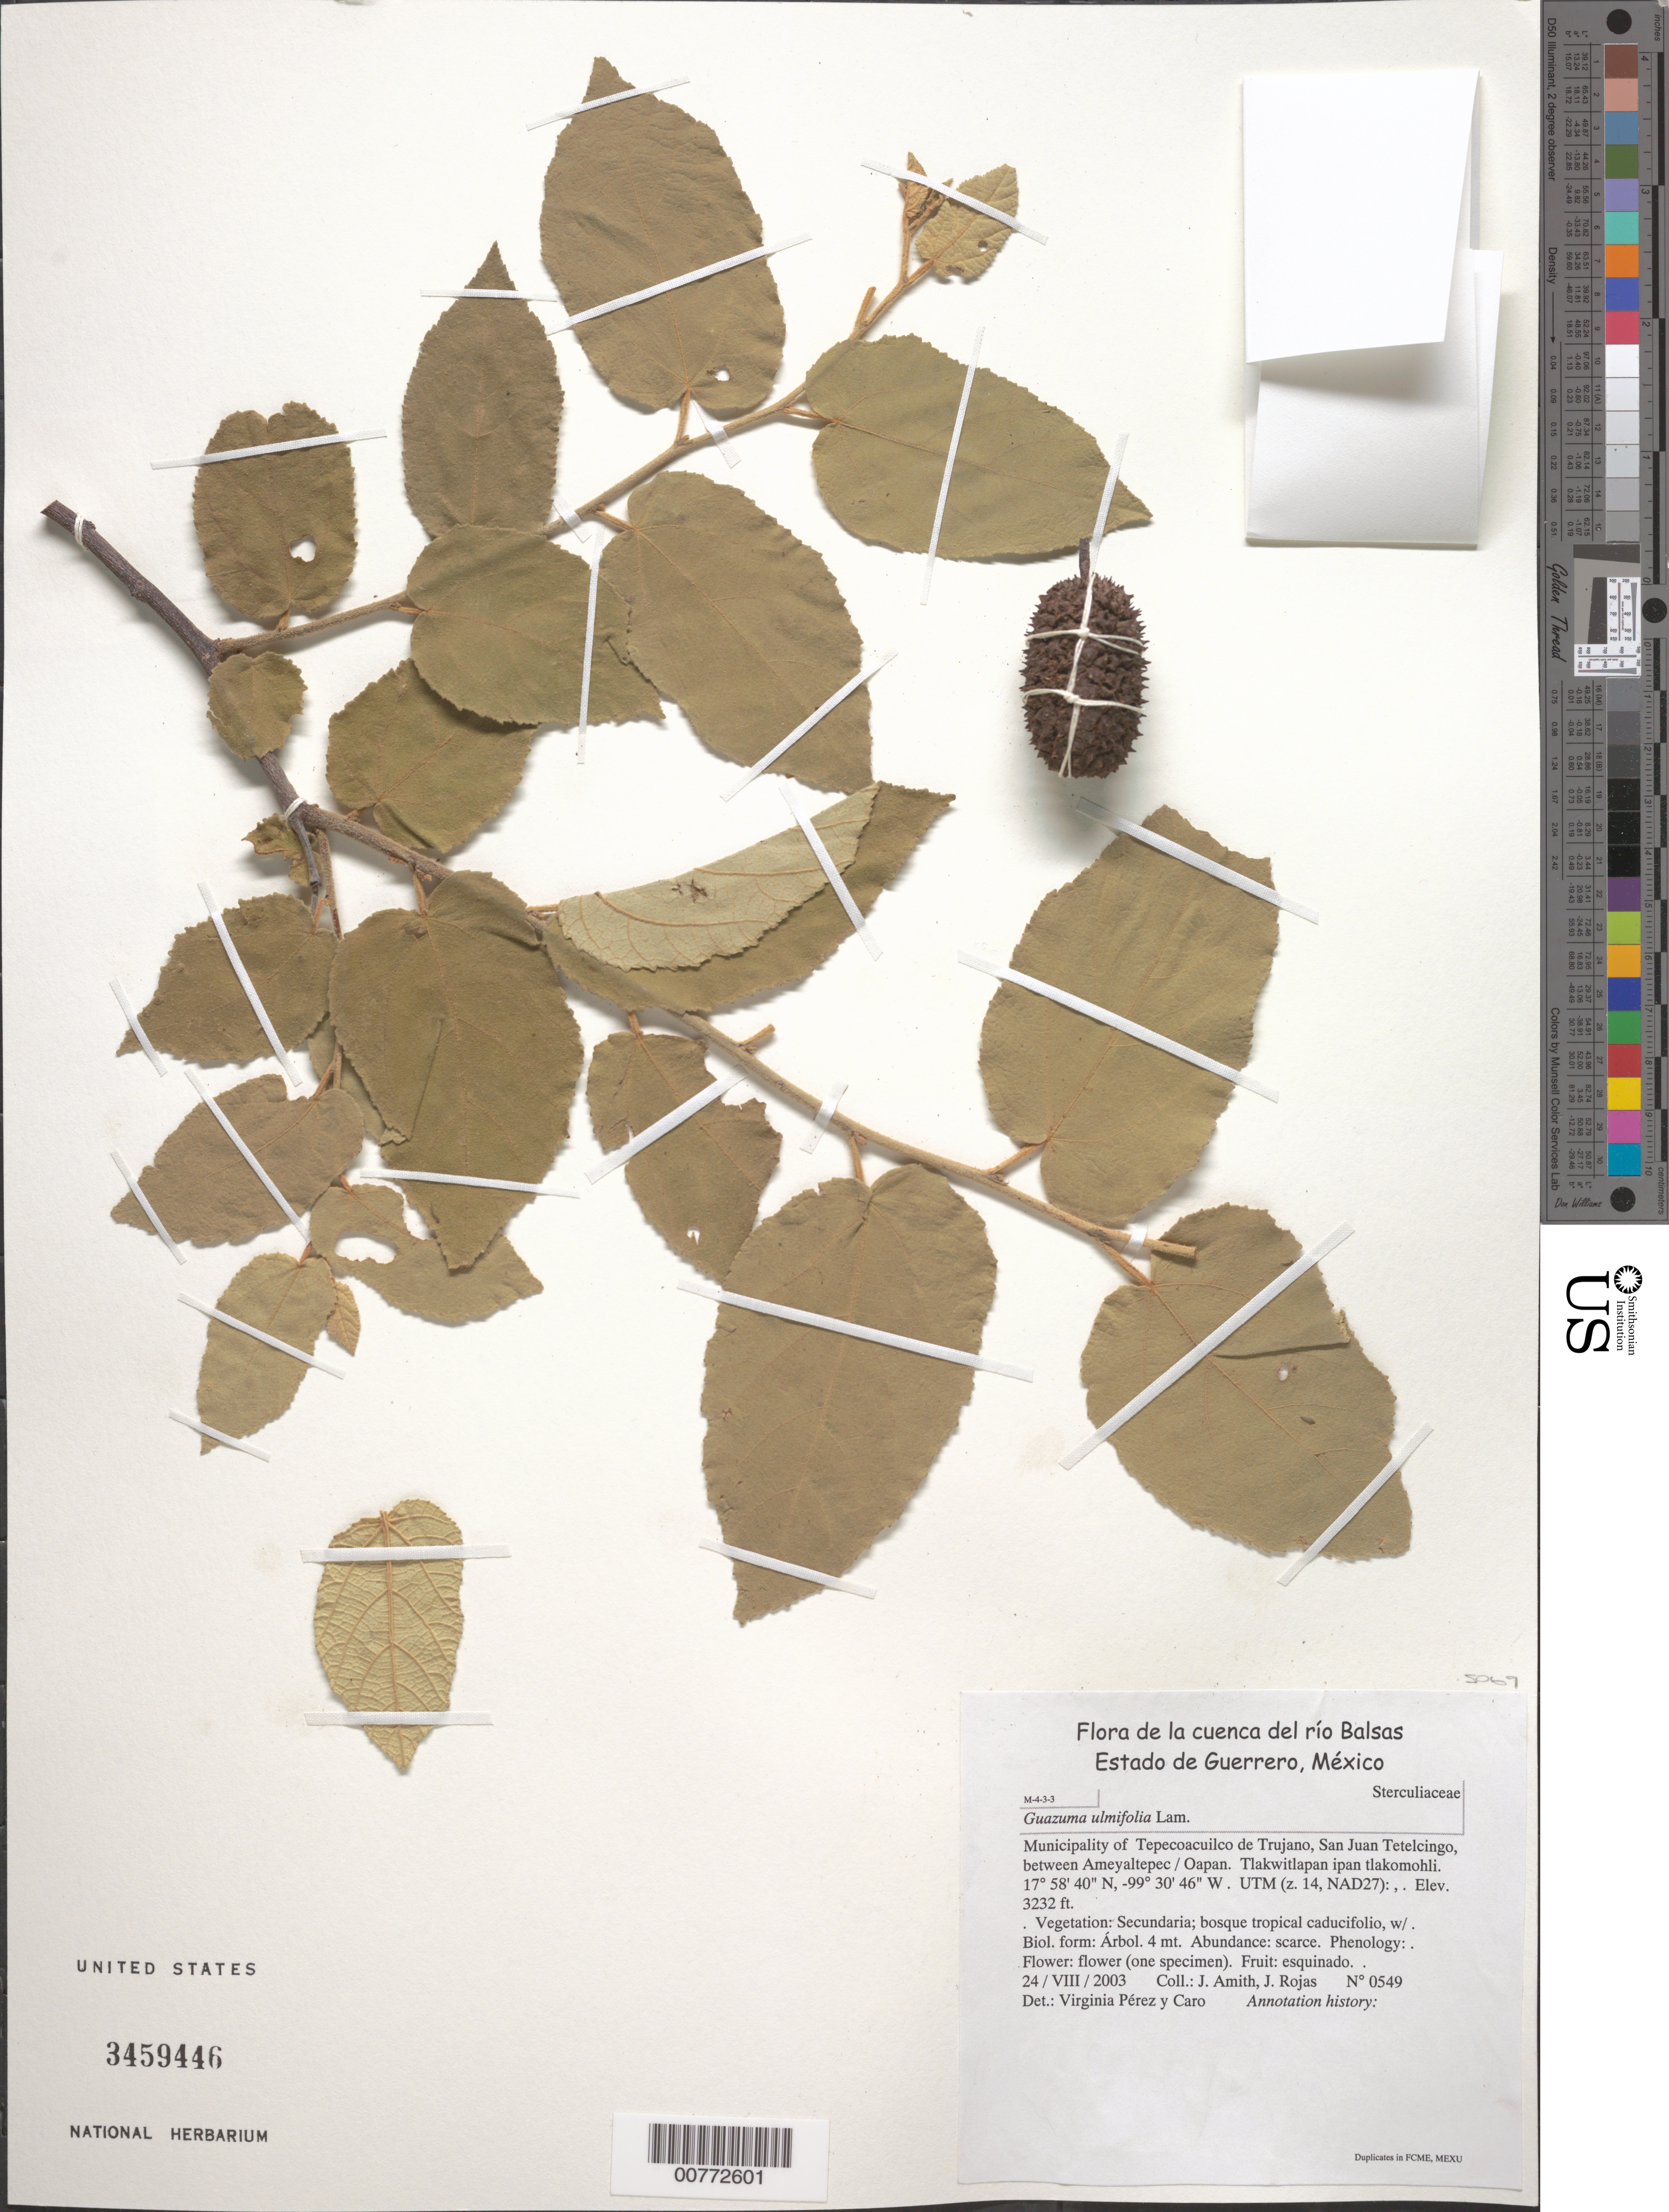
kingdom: Plantae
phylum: Tracheophyta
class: Magnoliopsida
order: Malvales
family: Malvaceae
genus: Guazuma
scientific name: Guazuma ulmifolia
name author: Lam.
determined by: Pérez y Caro, V.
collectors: J. D. Amith & J. Rojas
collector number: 549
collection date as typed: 24 Aug 2003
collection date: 2003-08-24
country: Mexico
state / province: Guerrero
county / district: Tepecoacuilco de Trujano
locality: San Juan Tetelcingo, between Ameyaltepec/Oapan. Tlakwitlapan ipan tlakomohli.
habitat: Vegetation: secundaria; bosque tropical caducifolio.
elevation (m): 985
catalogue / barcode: US 3459446